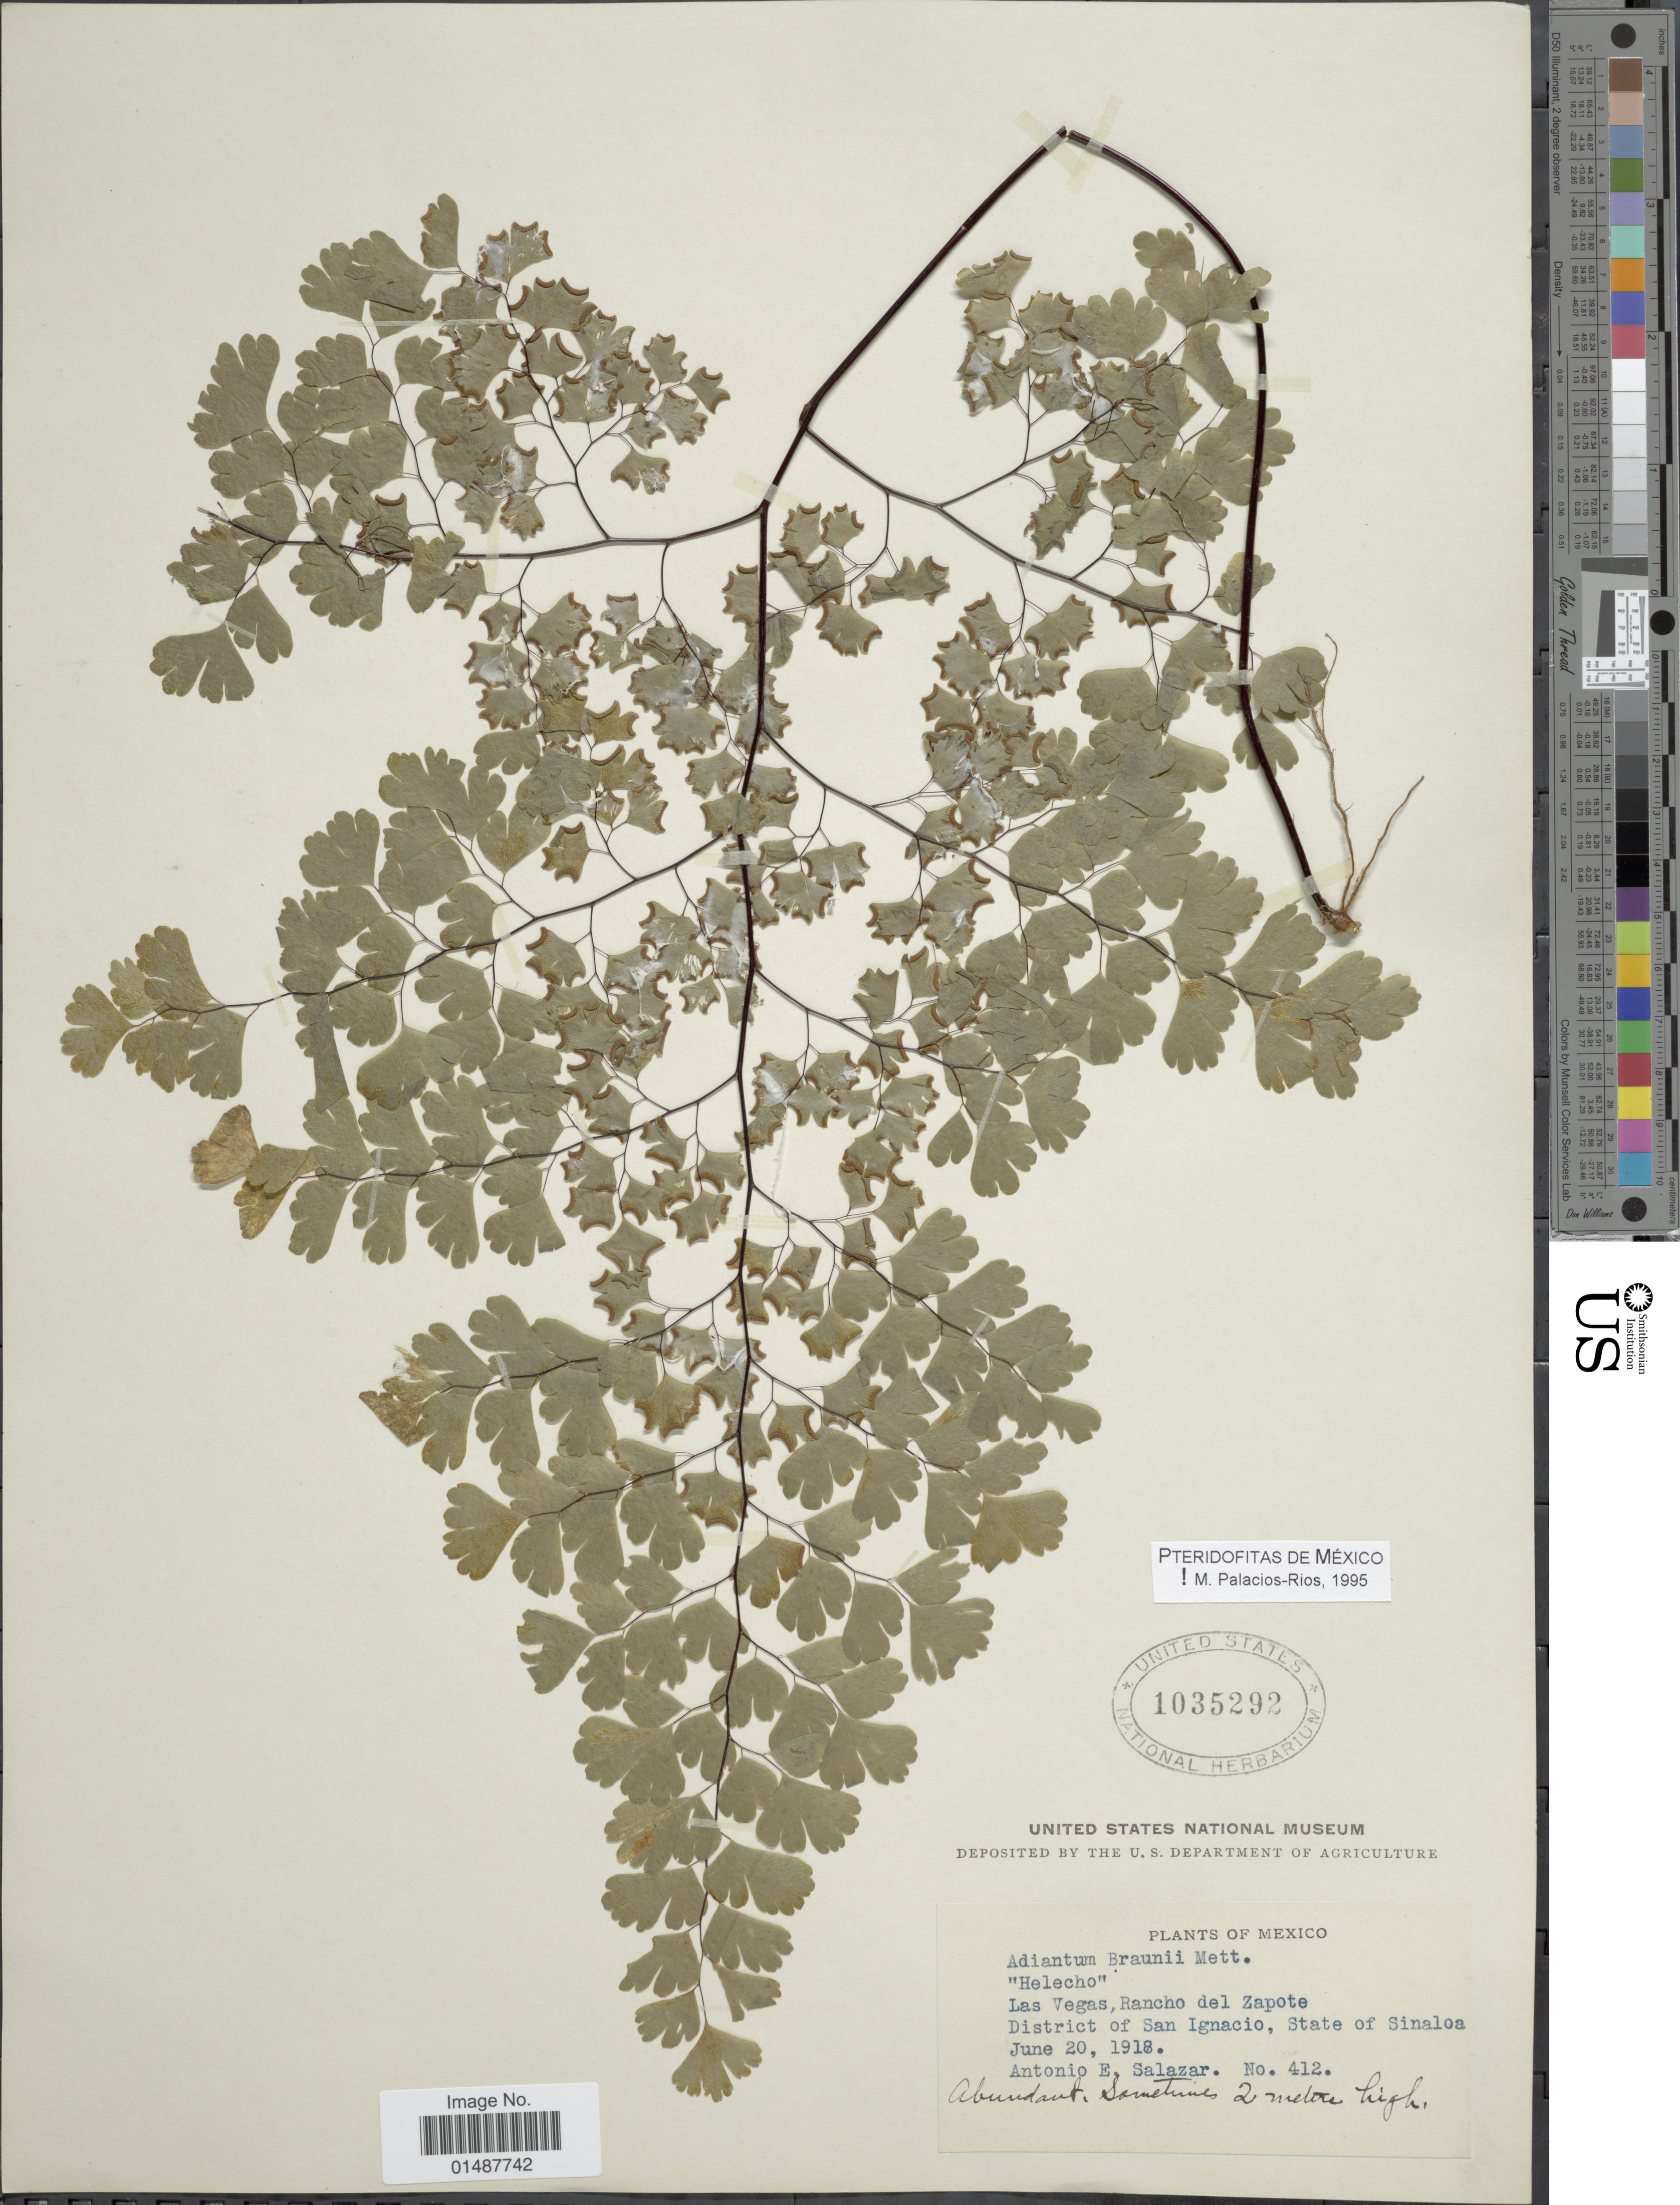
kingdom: Plantae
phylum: Tracheophyta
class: Polypodiopsida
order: Polypodiales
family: Pteridaceae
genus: Adiantum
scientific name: Adiantum braunii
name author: Mett. ex Kuhn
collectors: A. E. Salazar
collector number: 412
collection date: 1918-06-20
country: Mexico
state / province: Sinaloa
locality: Las vegas, Rancho del Zapote, District of San Ignacio, state of Sinaloa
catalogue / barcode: US 1035292